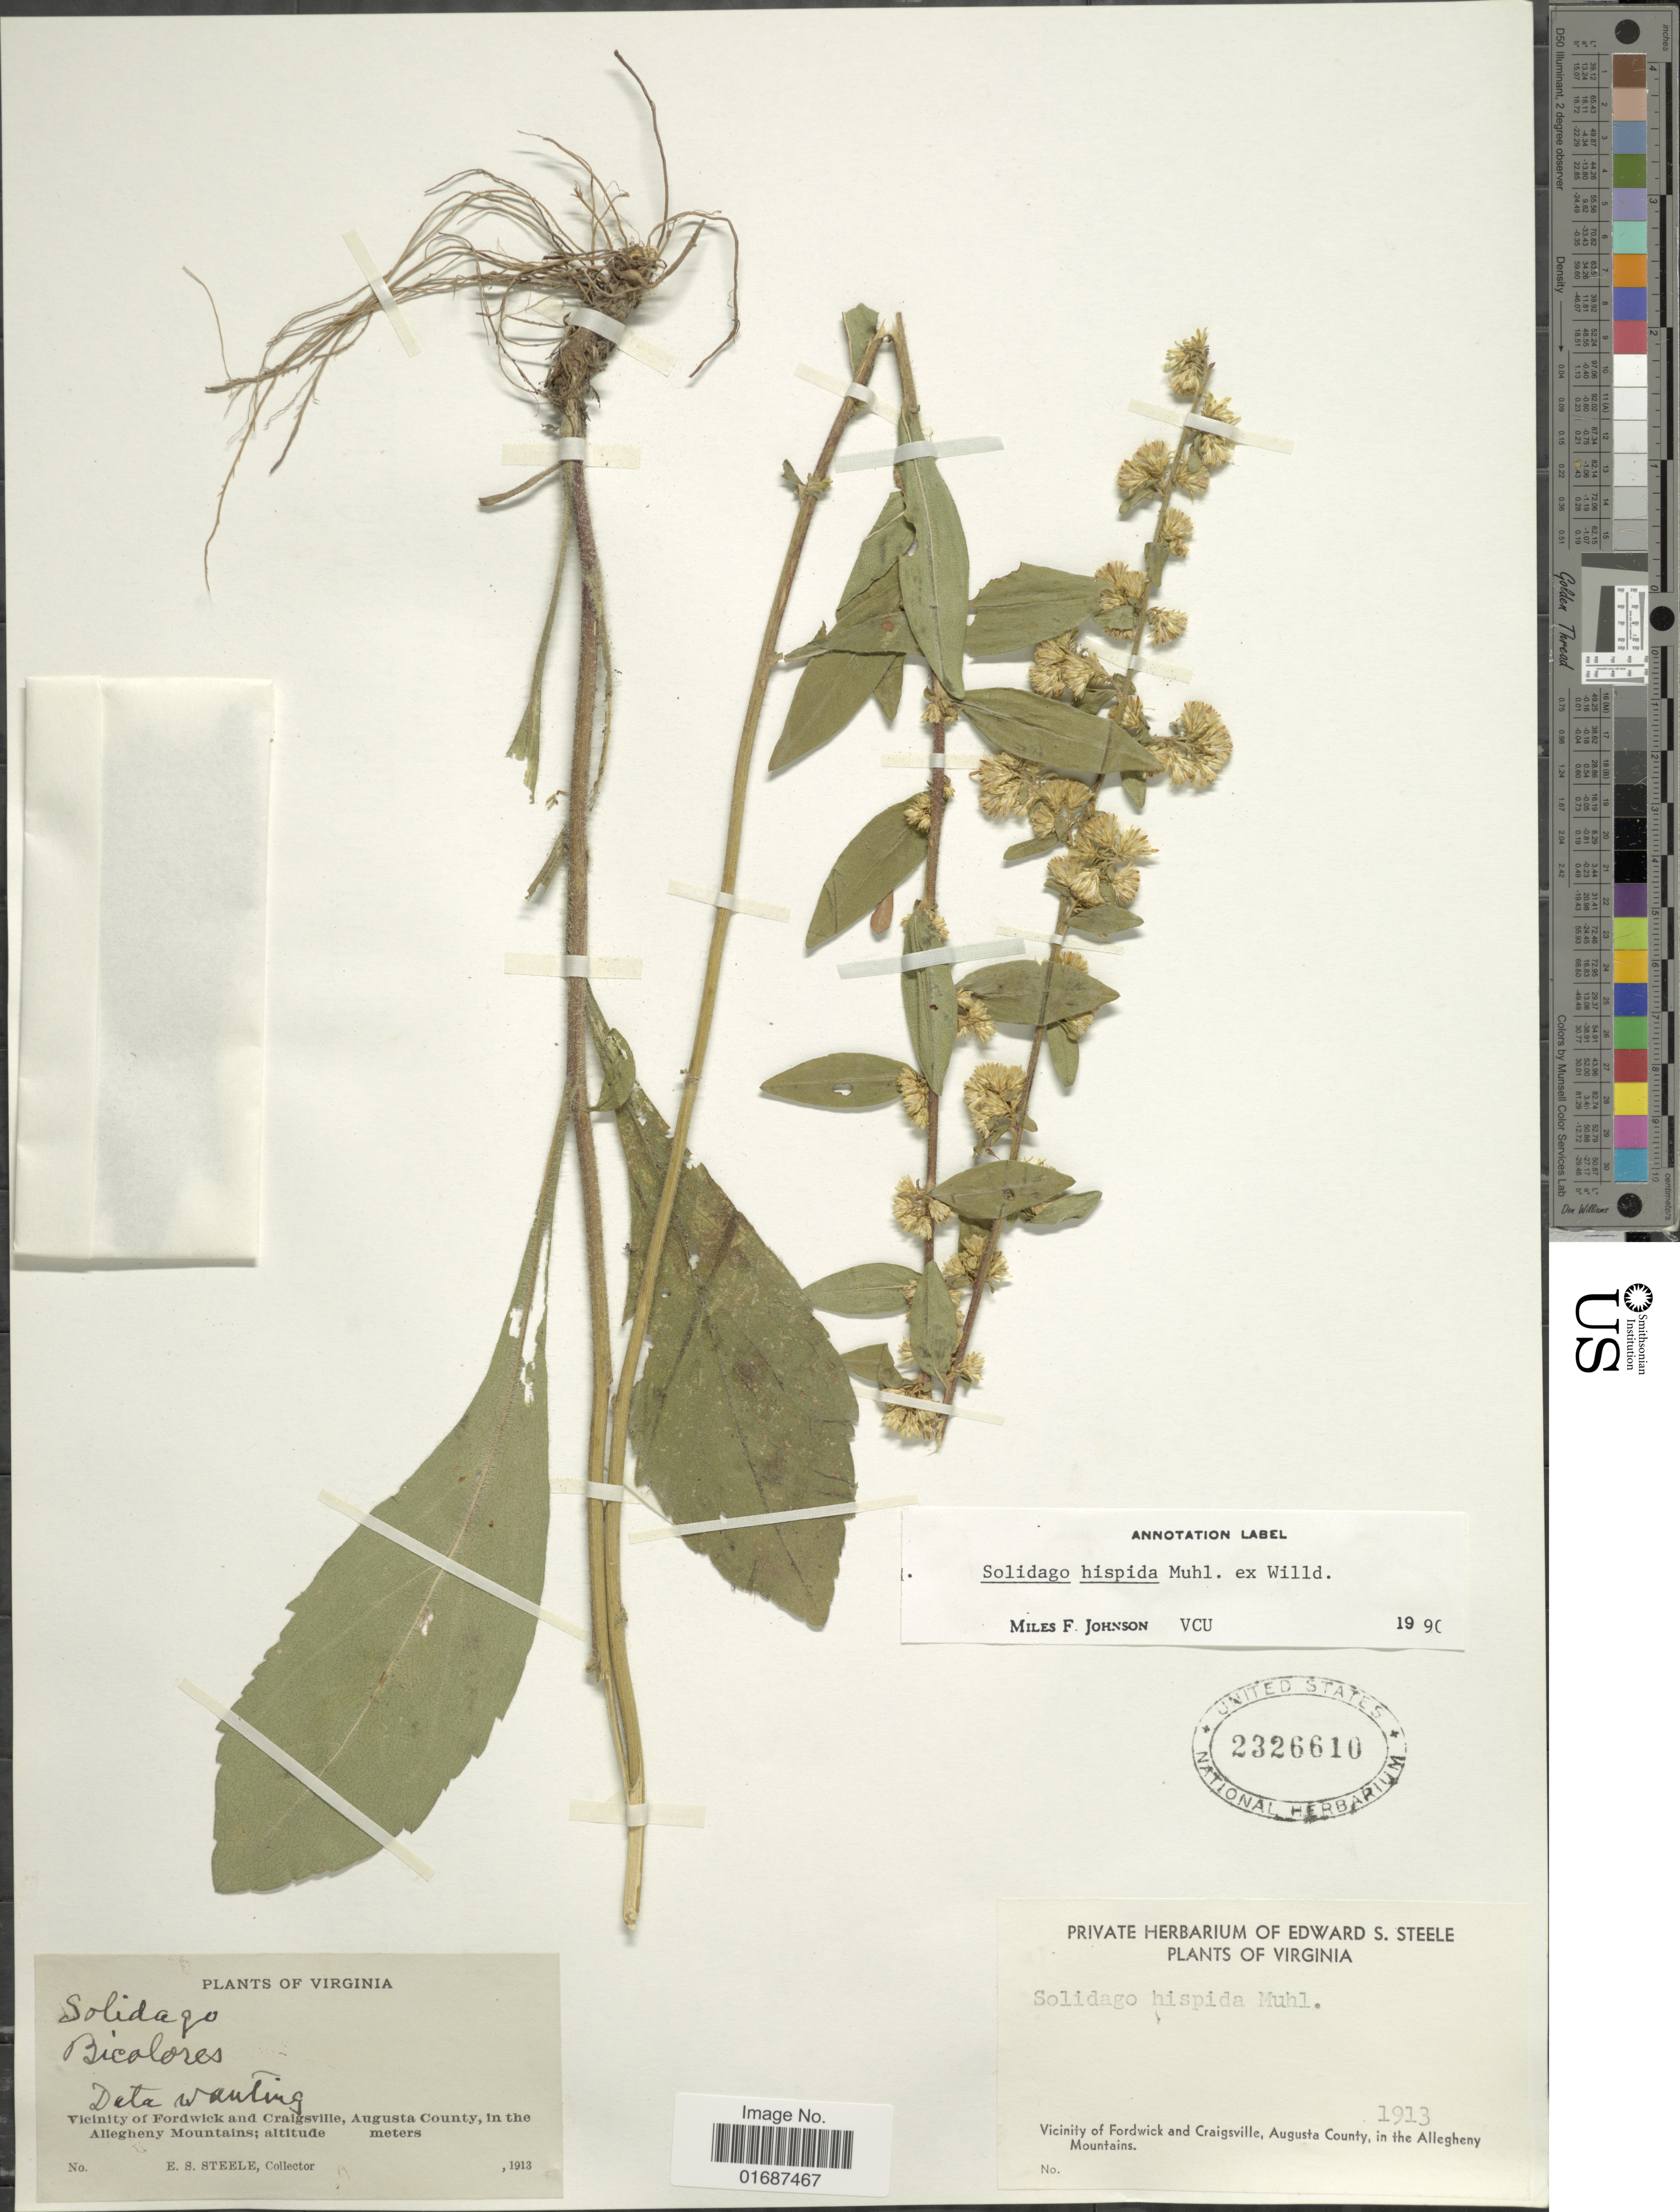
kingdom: Plantae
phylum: Tracheophyta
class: Magnoliopsida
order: Asterales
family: Asteraceae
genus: Solidago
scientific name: Solidago hispida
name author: Muhl. ex Willd.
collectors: E. Steele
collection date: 1913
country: United States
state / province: Virginia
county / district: Augusta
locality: Vicinity of Fordwick and Craigsville, Augusta County, in the Alleghany Mountains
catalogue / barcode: US 2326610